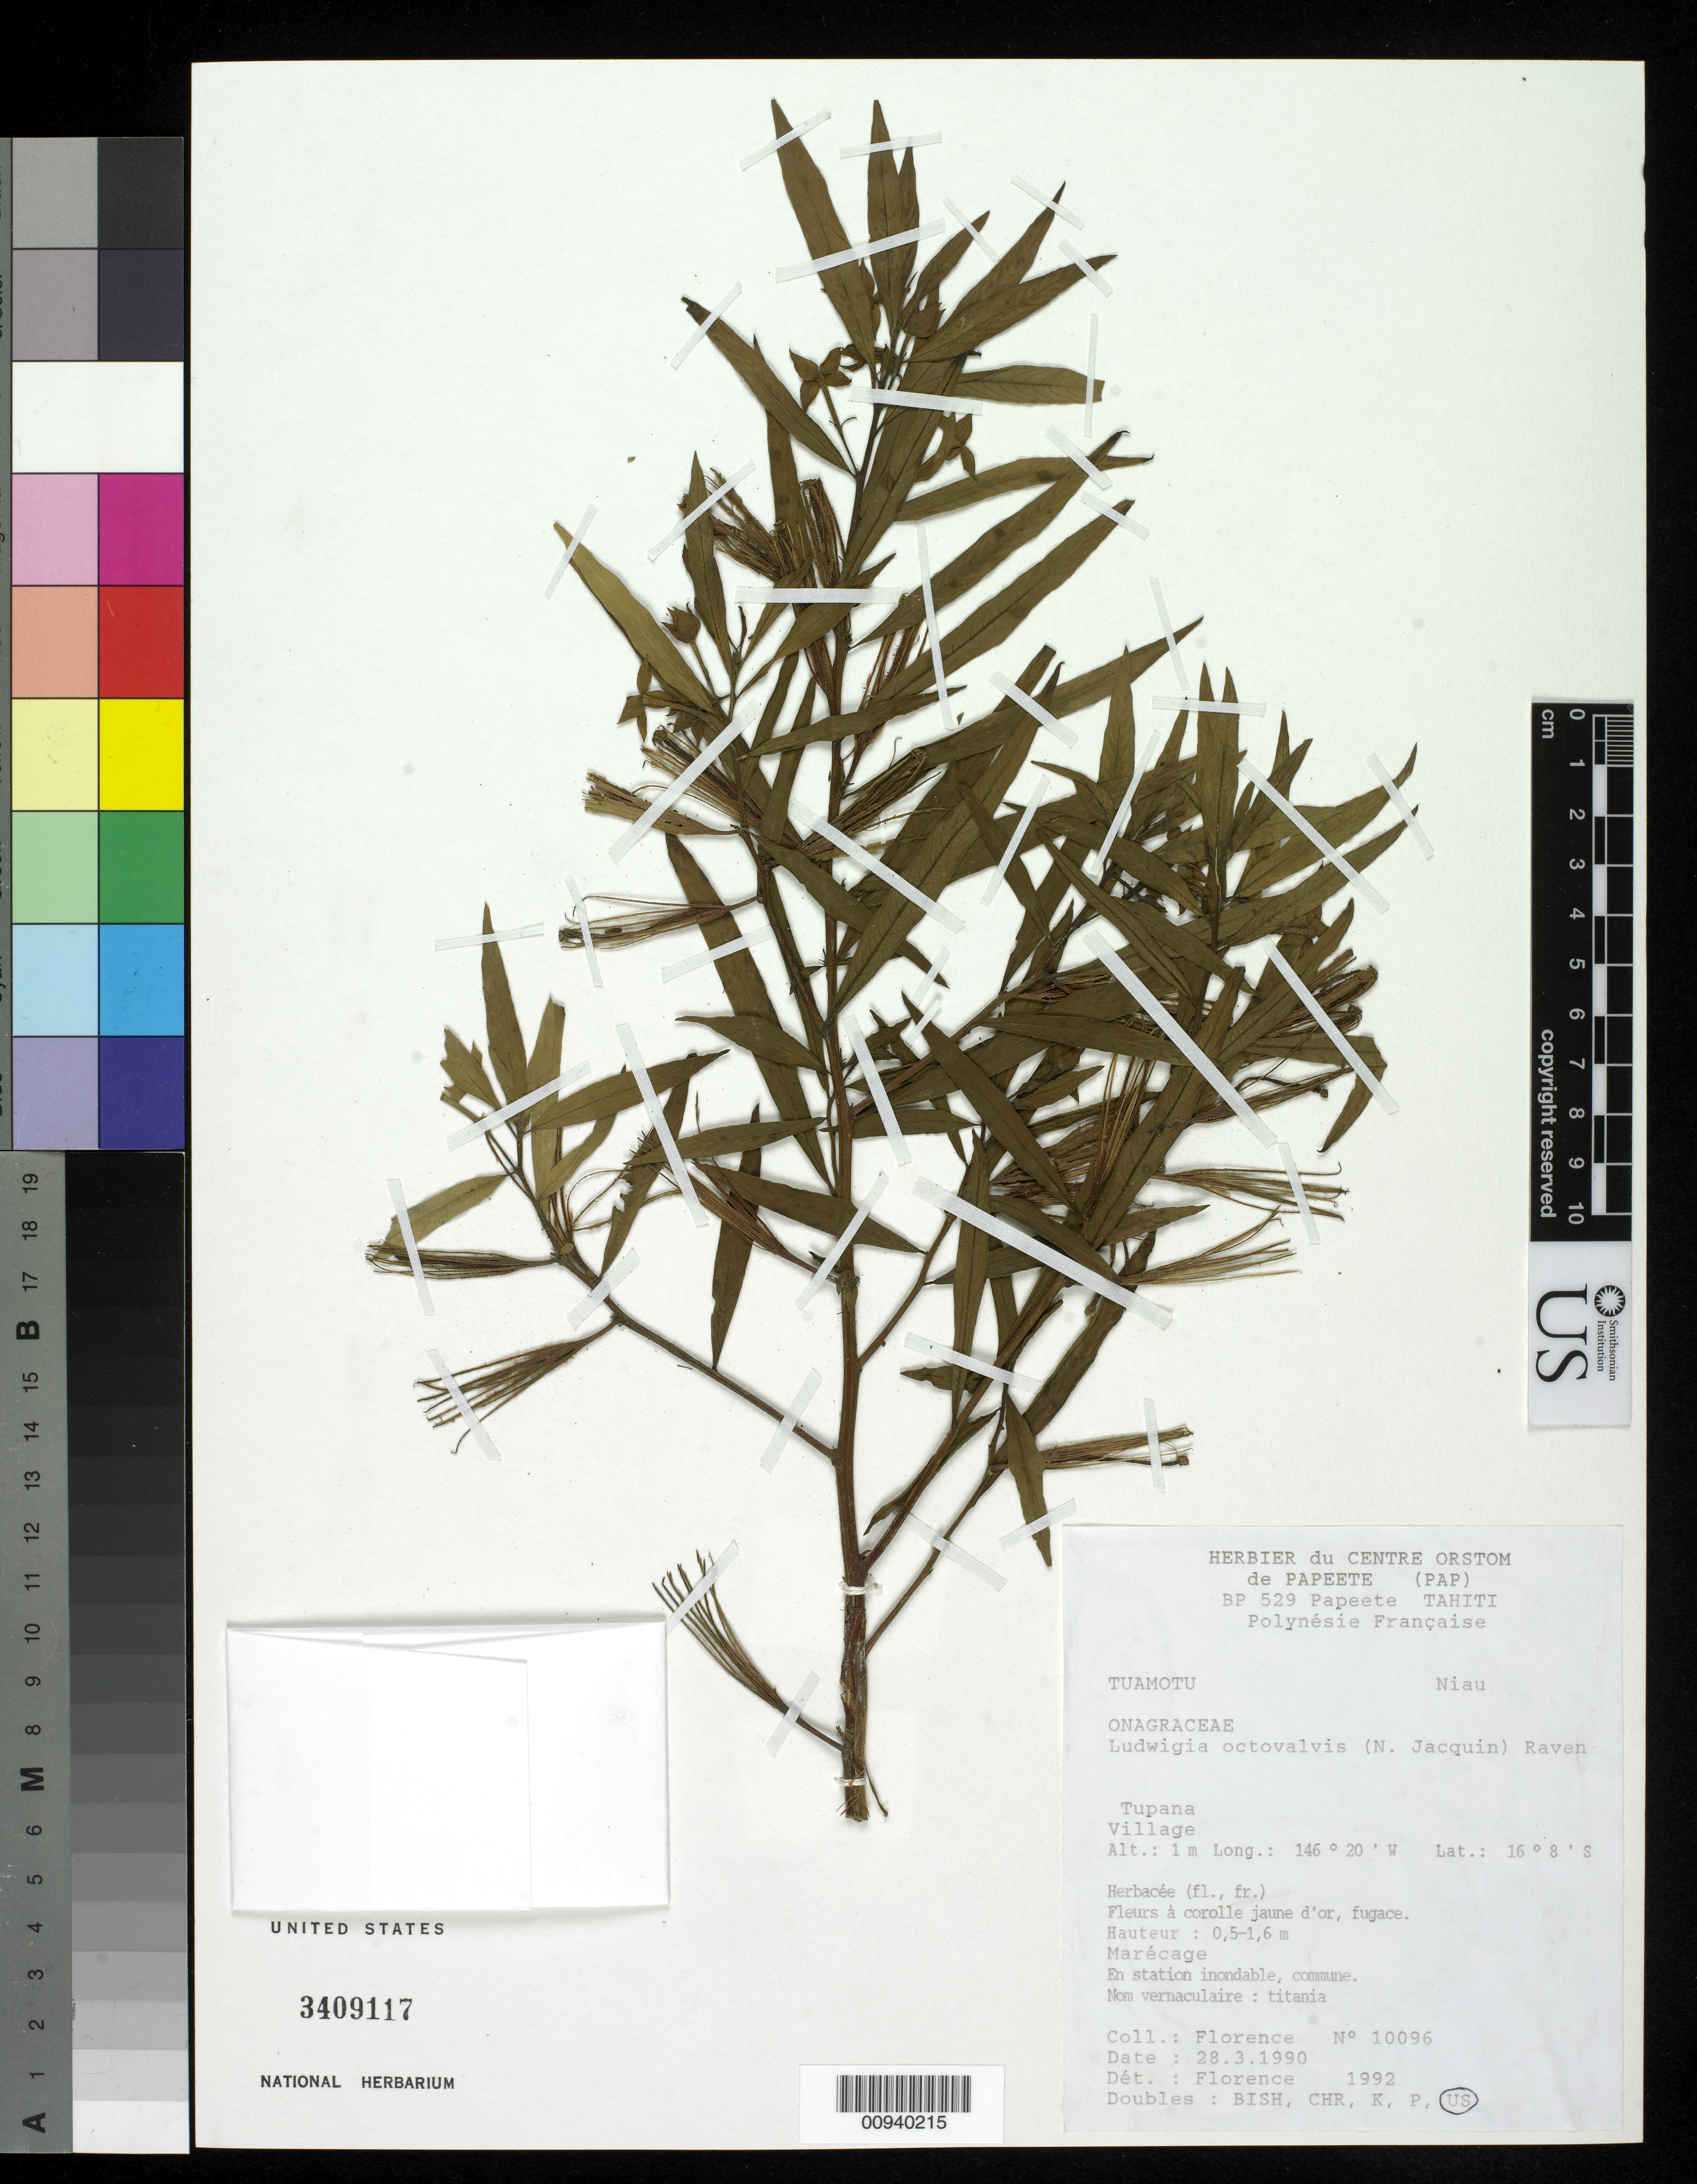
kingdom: Plantae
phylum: Tracheophyta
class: Magnoliopsida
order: Myrtales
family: Onagraceae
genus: Ludwigia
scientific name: Ludwigia octovalvis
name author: (Jacq.) P.H. Raven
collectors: J. Florence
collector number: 10096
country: French Polynesia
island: Niau Atoll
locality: Tuamotu, Tupana Village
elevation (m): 1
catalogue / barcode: US 3409117